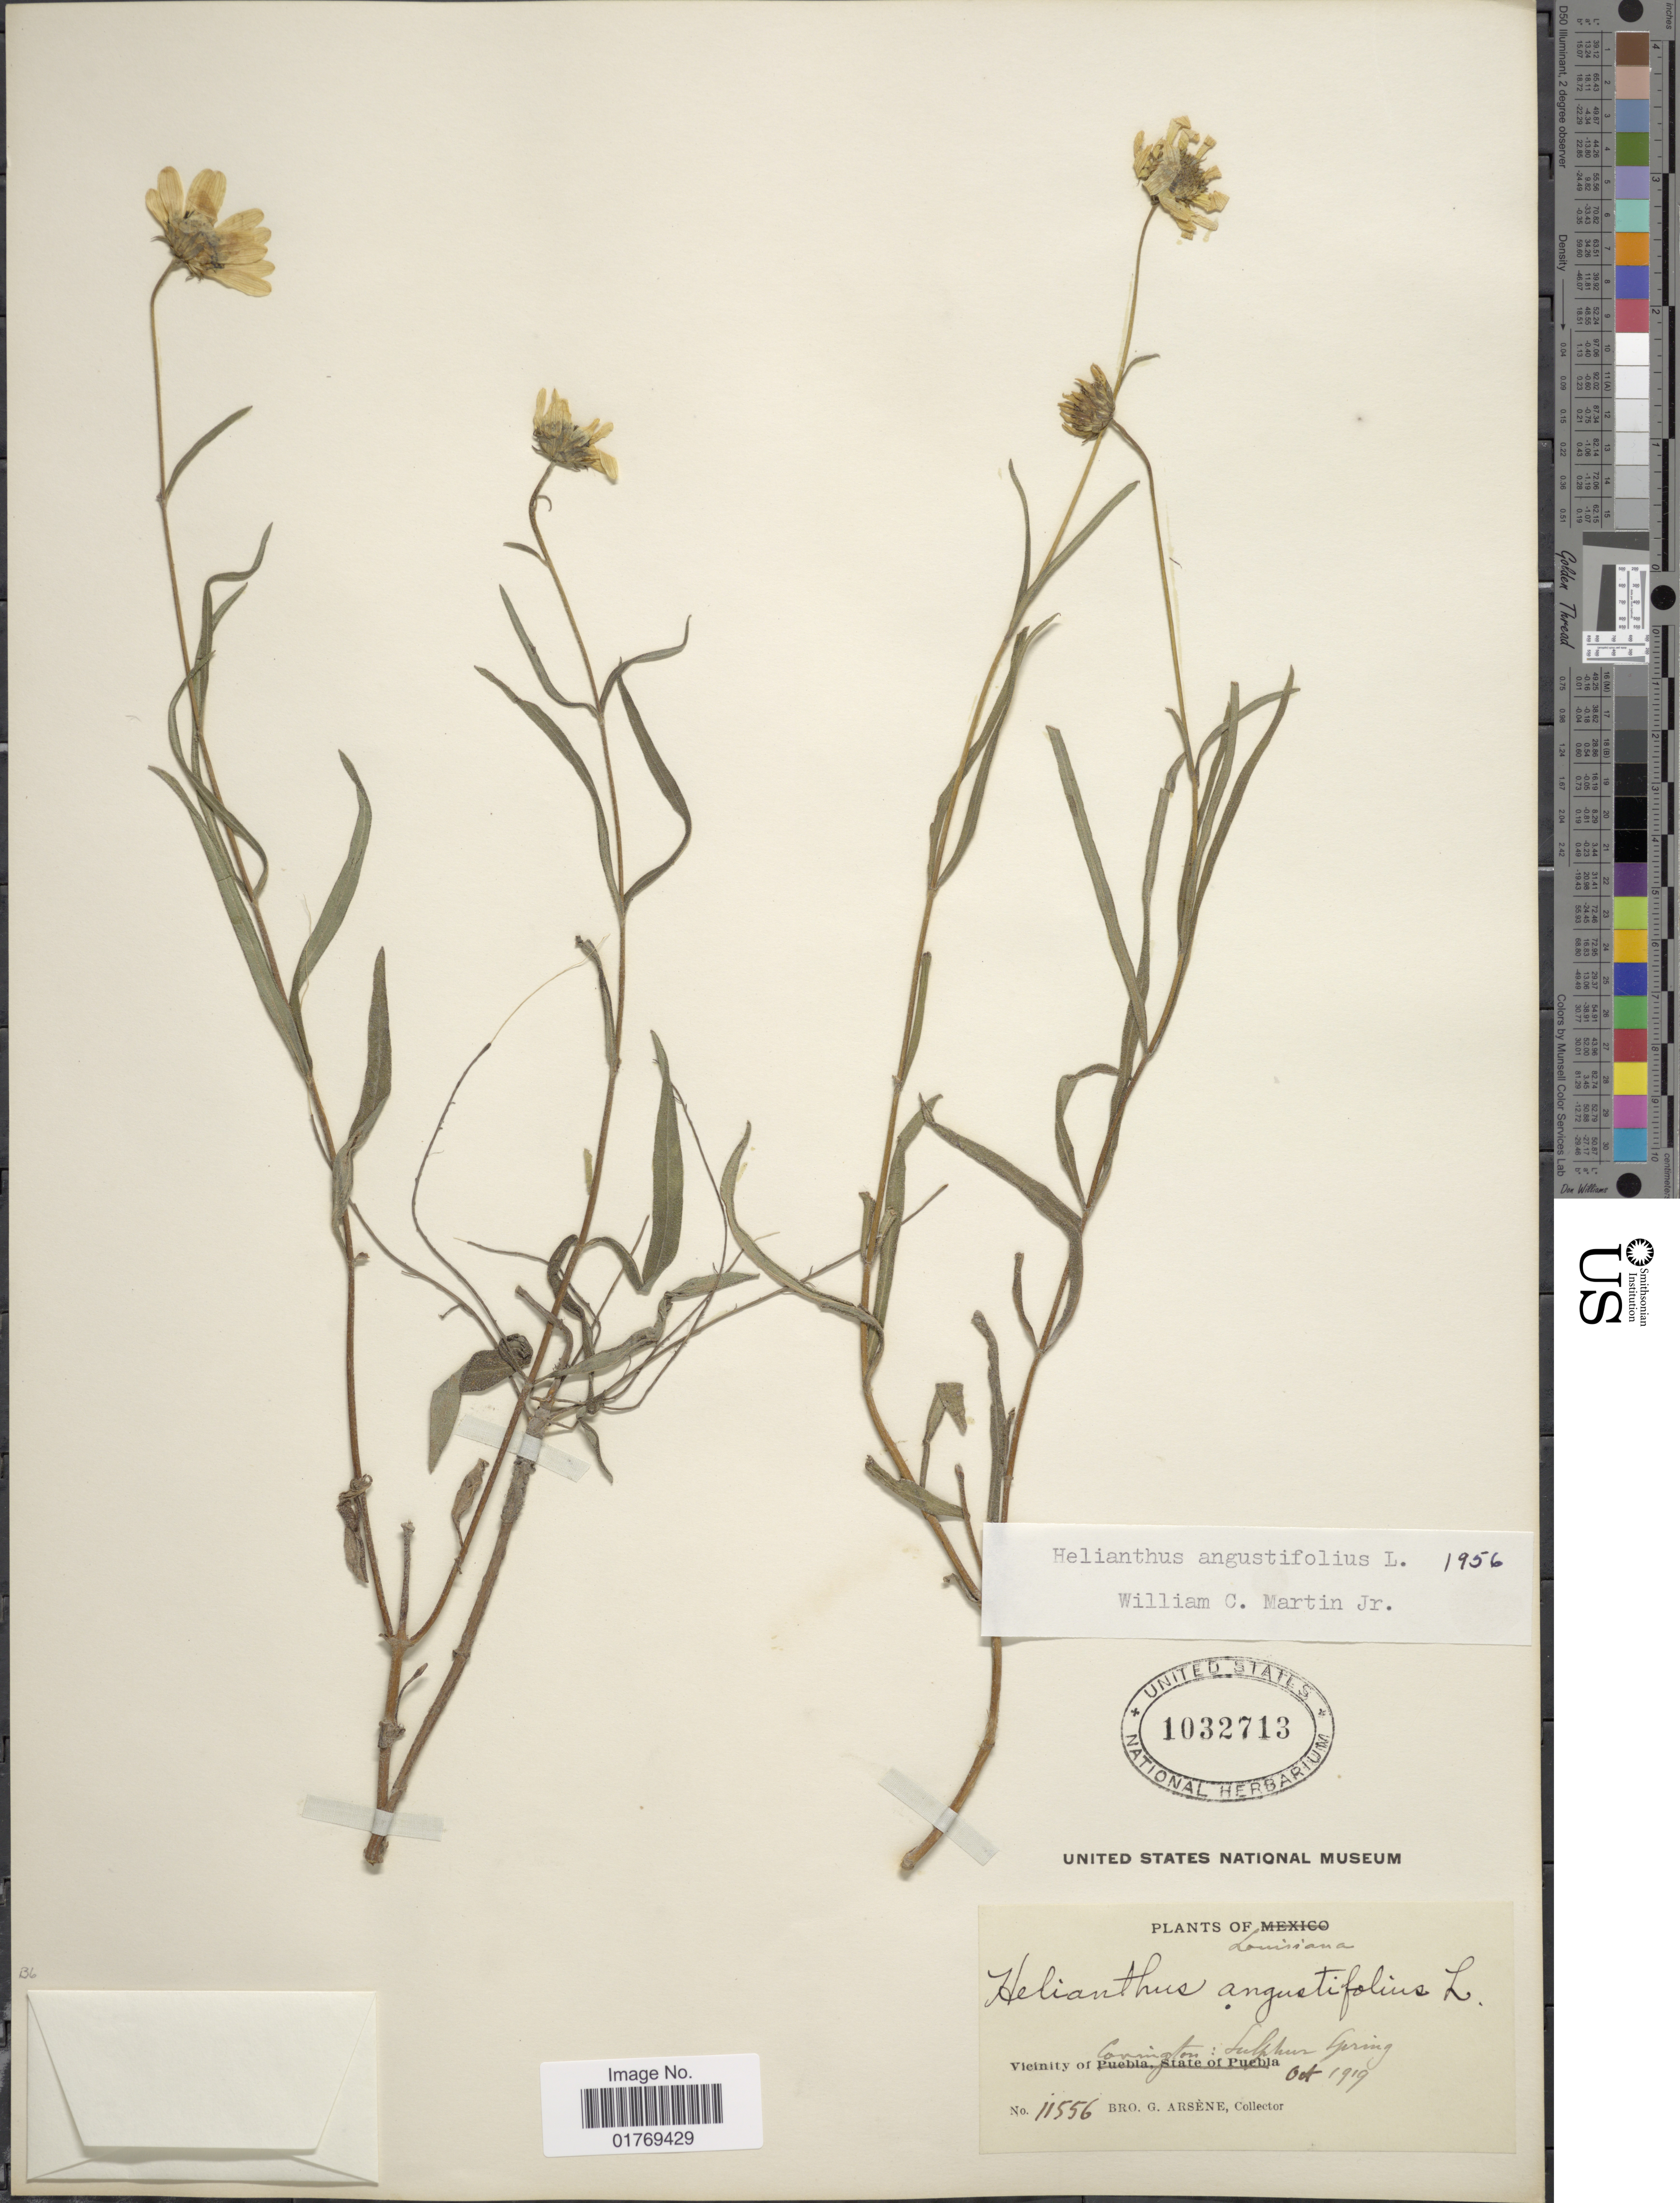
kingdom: Plantae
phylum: Tracheophyta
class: Magnoliopsida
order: Asterales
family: Asteraceae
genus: Helianthus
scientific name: Helianthus angustifolius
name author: L.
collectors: Bro. G. Arsène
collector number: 11556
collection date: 1919-10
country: United States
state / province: Louisiana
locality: Vicinity of Covington: Sulphur Spring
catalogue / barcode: US 1032713